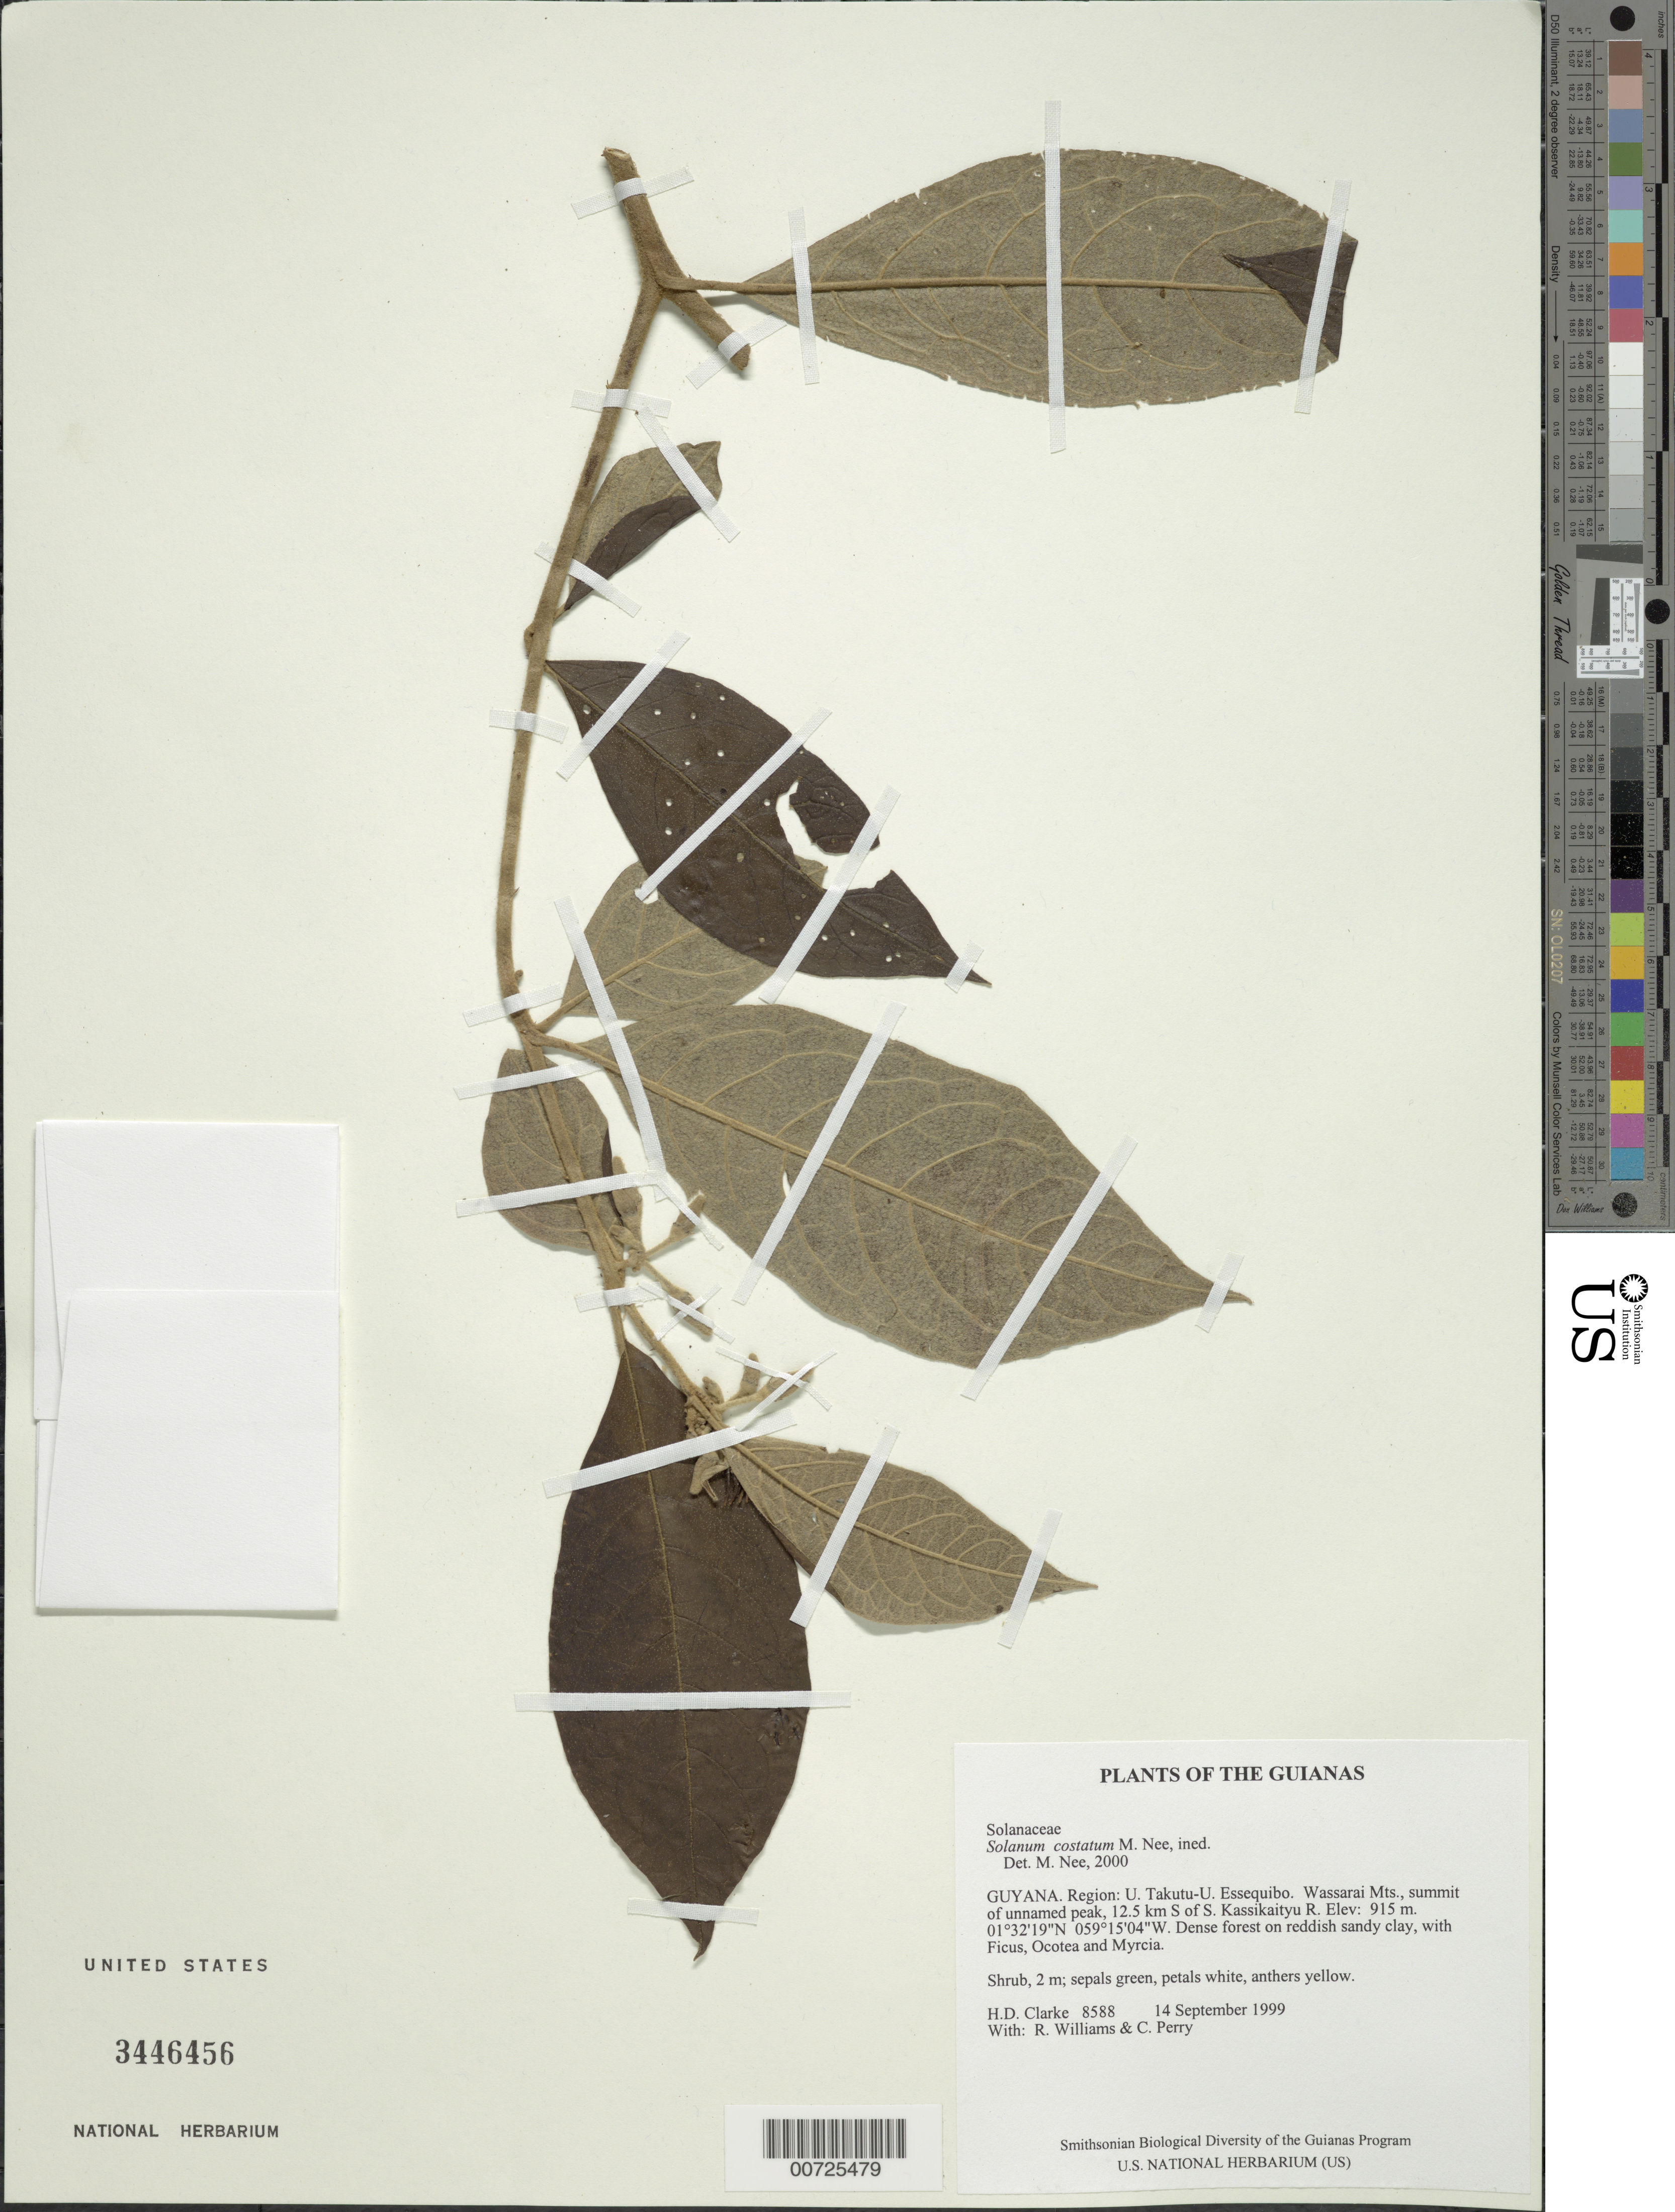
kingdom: Plantae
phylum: Tracheophyta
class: Magnoliopsida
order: Solanales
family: Solanaceae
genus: Solanum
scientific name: Solanum costatum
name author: M. Nee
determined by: Nee, Michael H.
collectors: H. D. Clarke, R. Williams & C. Perry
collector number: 8588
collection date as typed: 9 Sep 1999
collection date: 1999-09-09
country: Guyana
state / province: U. Takutu-U. Essequibo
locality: Wassarai Mts., summit of unnamed peak, 12.5 km S of S. Kassikaityu R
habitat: Dense forest on reddish sandy clay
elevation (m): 915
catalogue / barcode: US 3446456